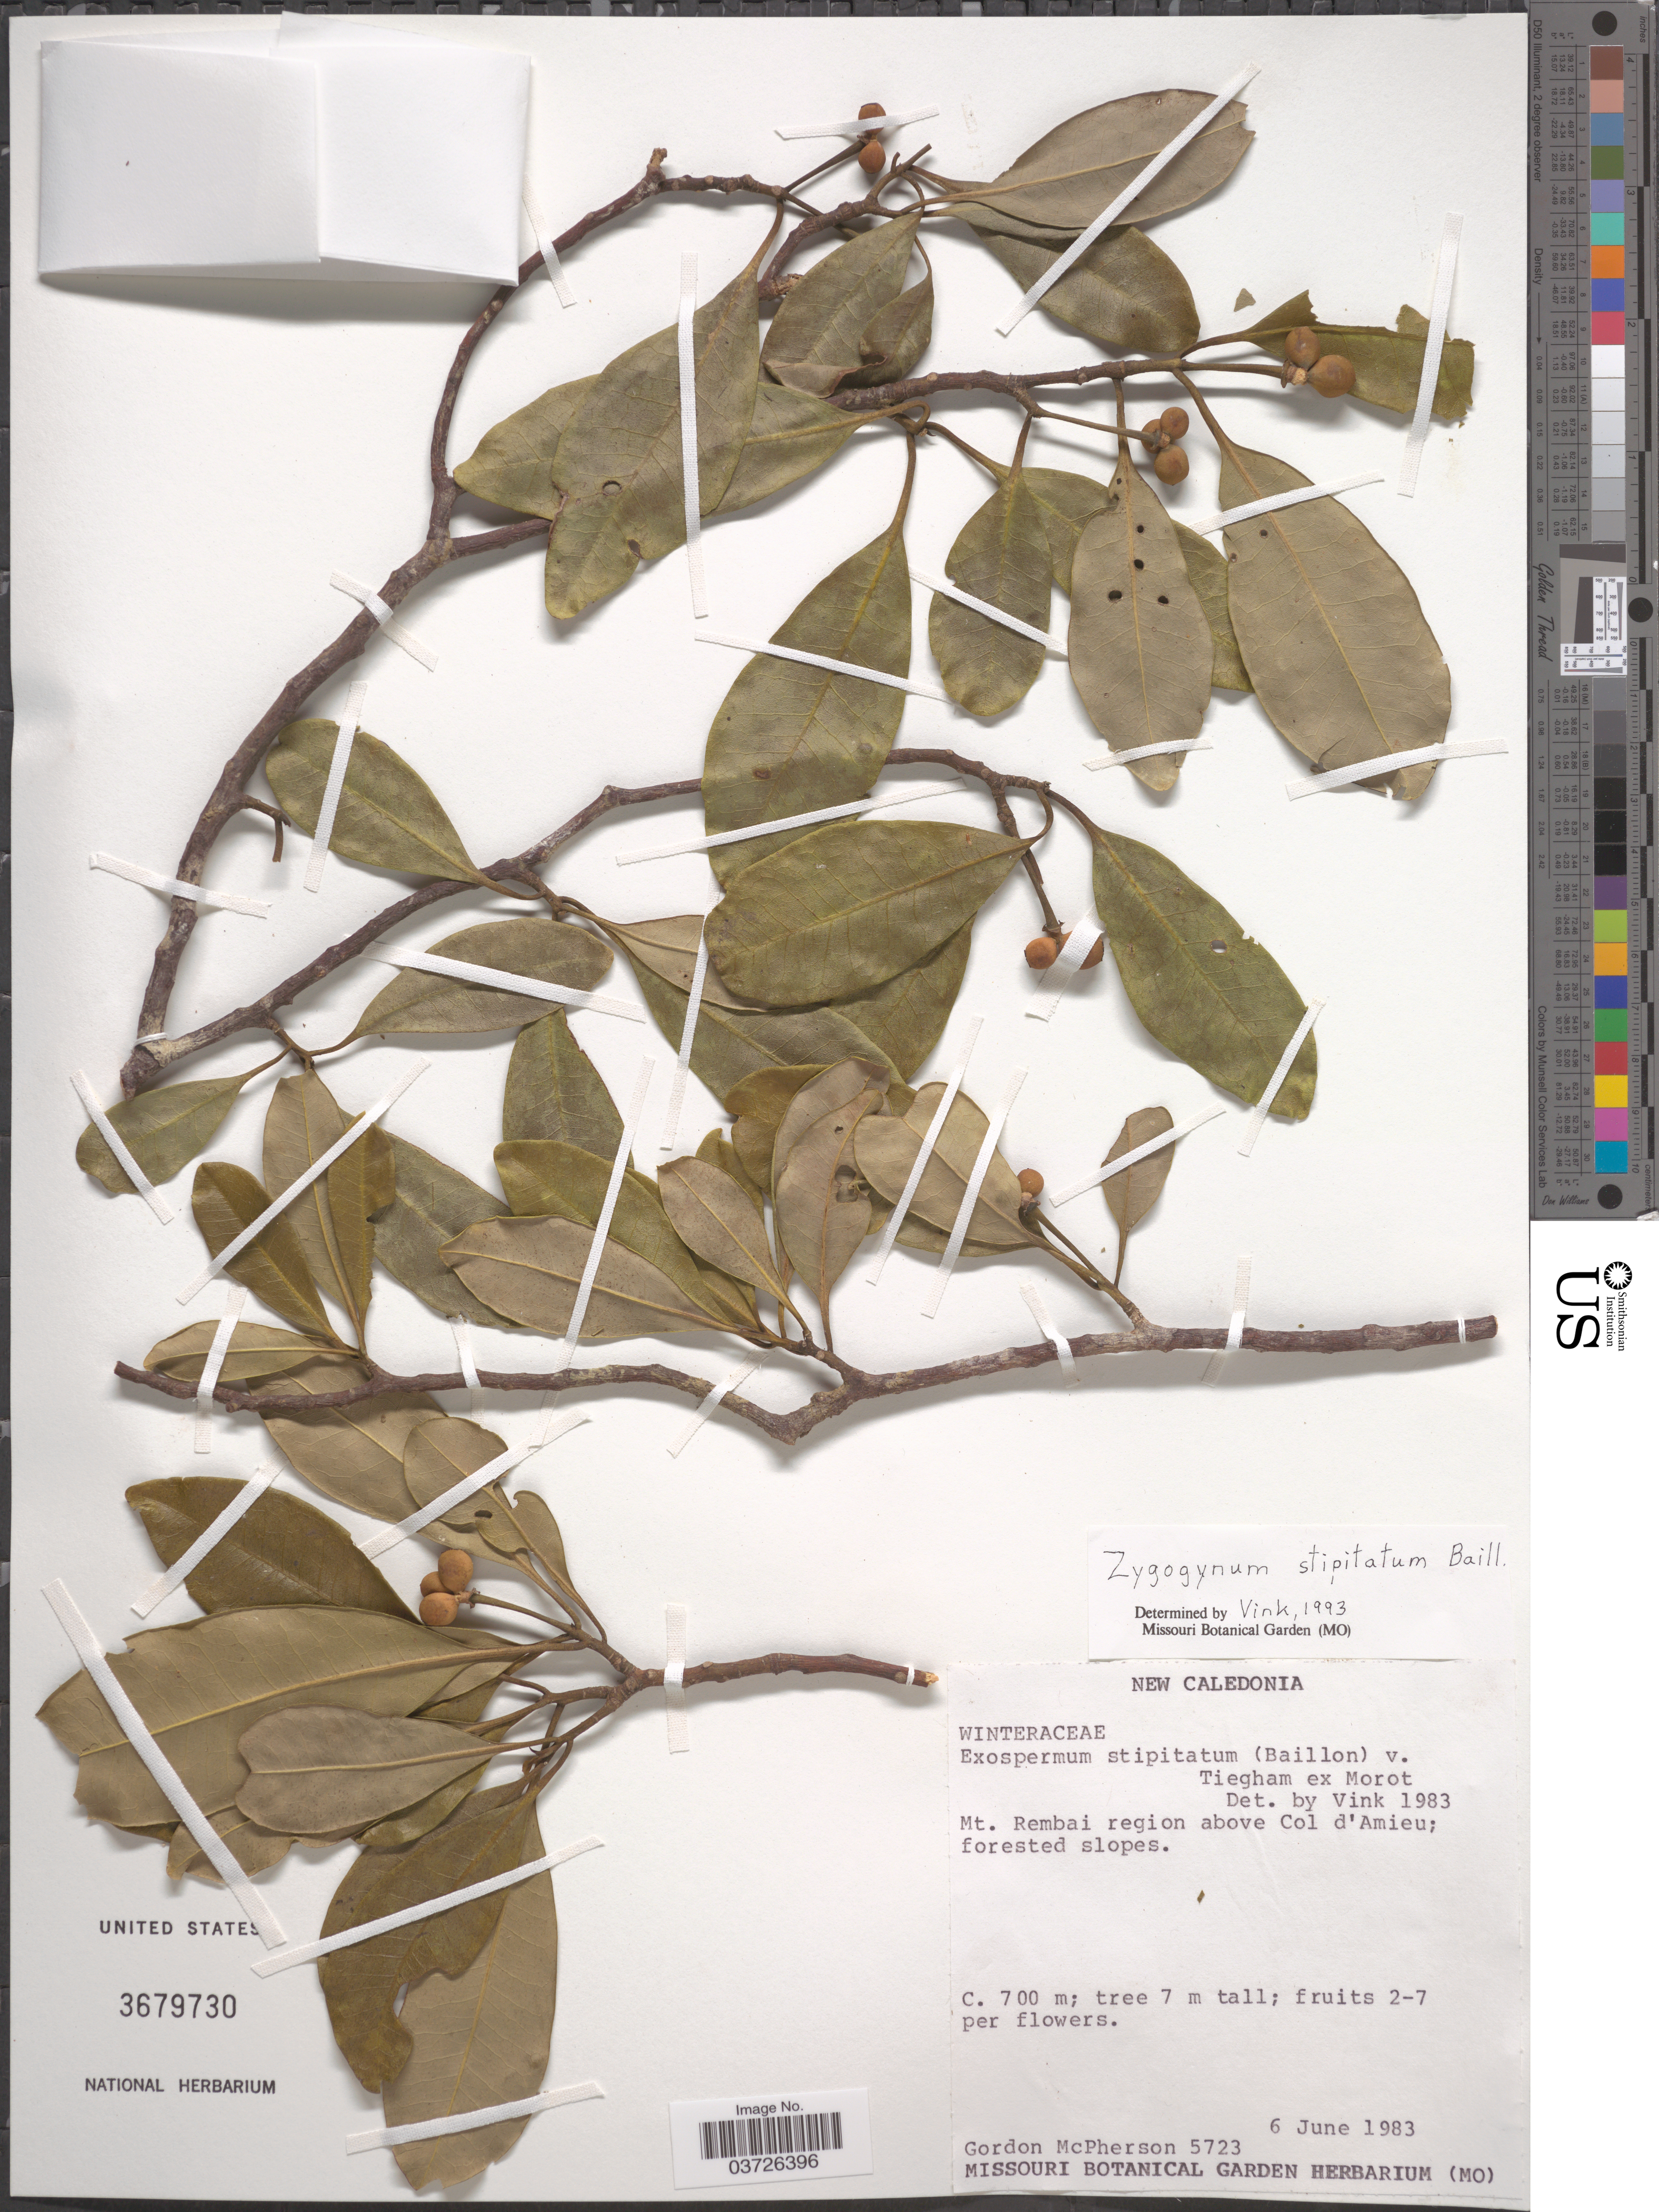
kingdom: Plantae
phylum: Tracheophyta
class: Magnoliopsida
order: Canellales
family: Winteraceae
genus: Zygogynum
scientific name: Zygogynum stipitatum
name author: Baill.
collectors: G. D. McPherson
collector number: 5723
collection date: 1983-06-06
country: New Caledonia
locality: Mt. Rembai region above Col d'Amieu; forested slopes.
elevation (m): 700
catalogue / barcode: US 3679730